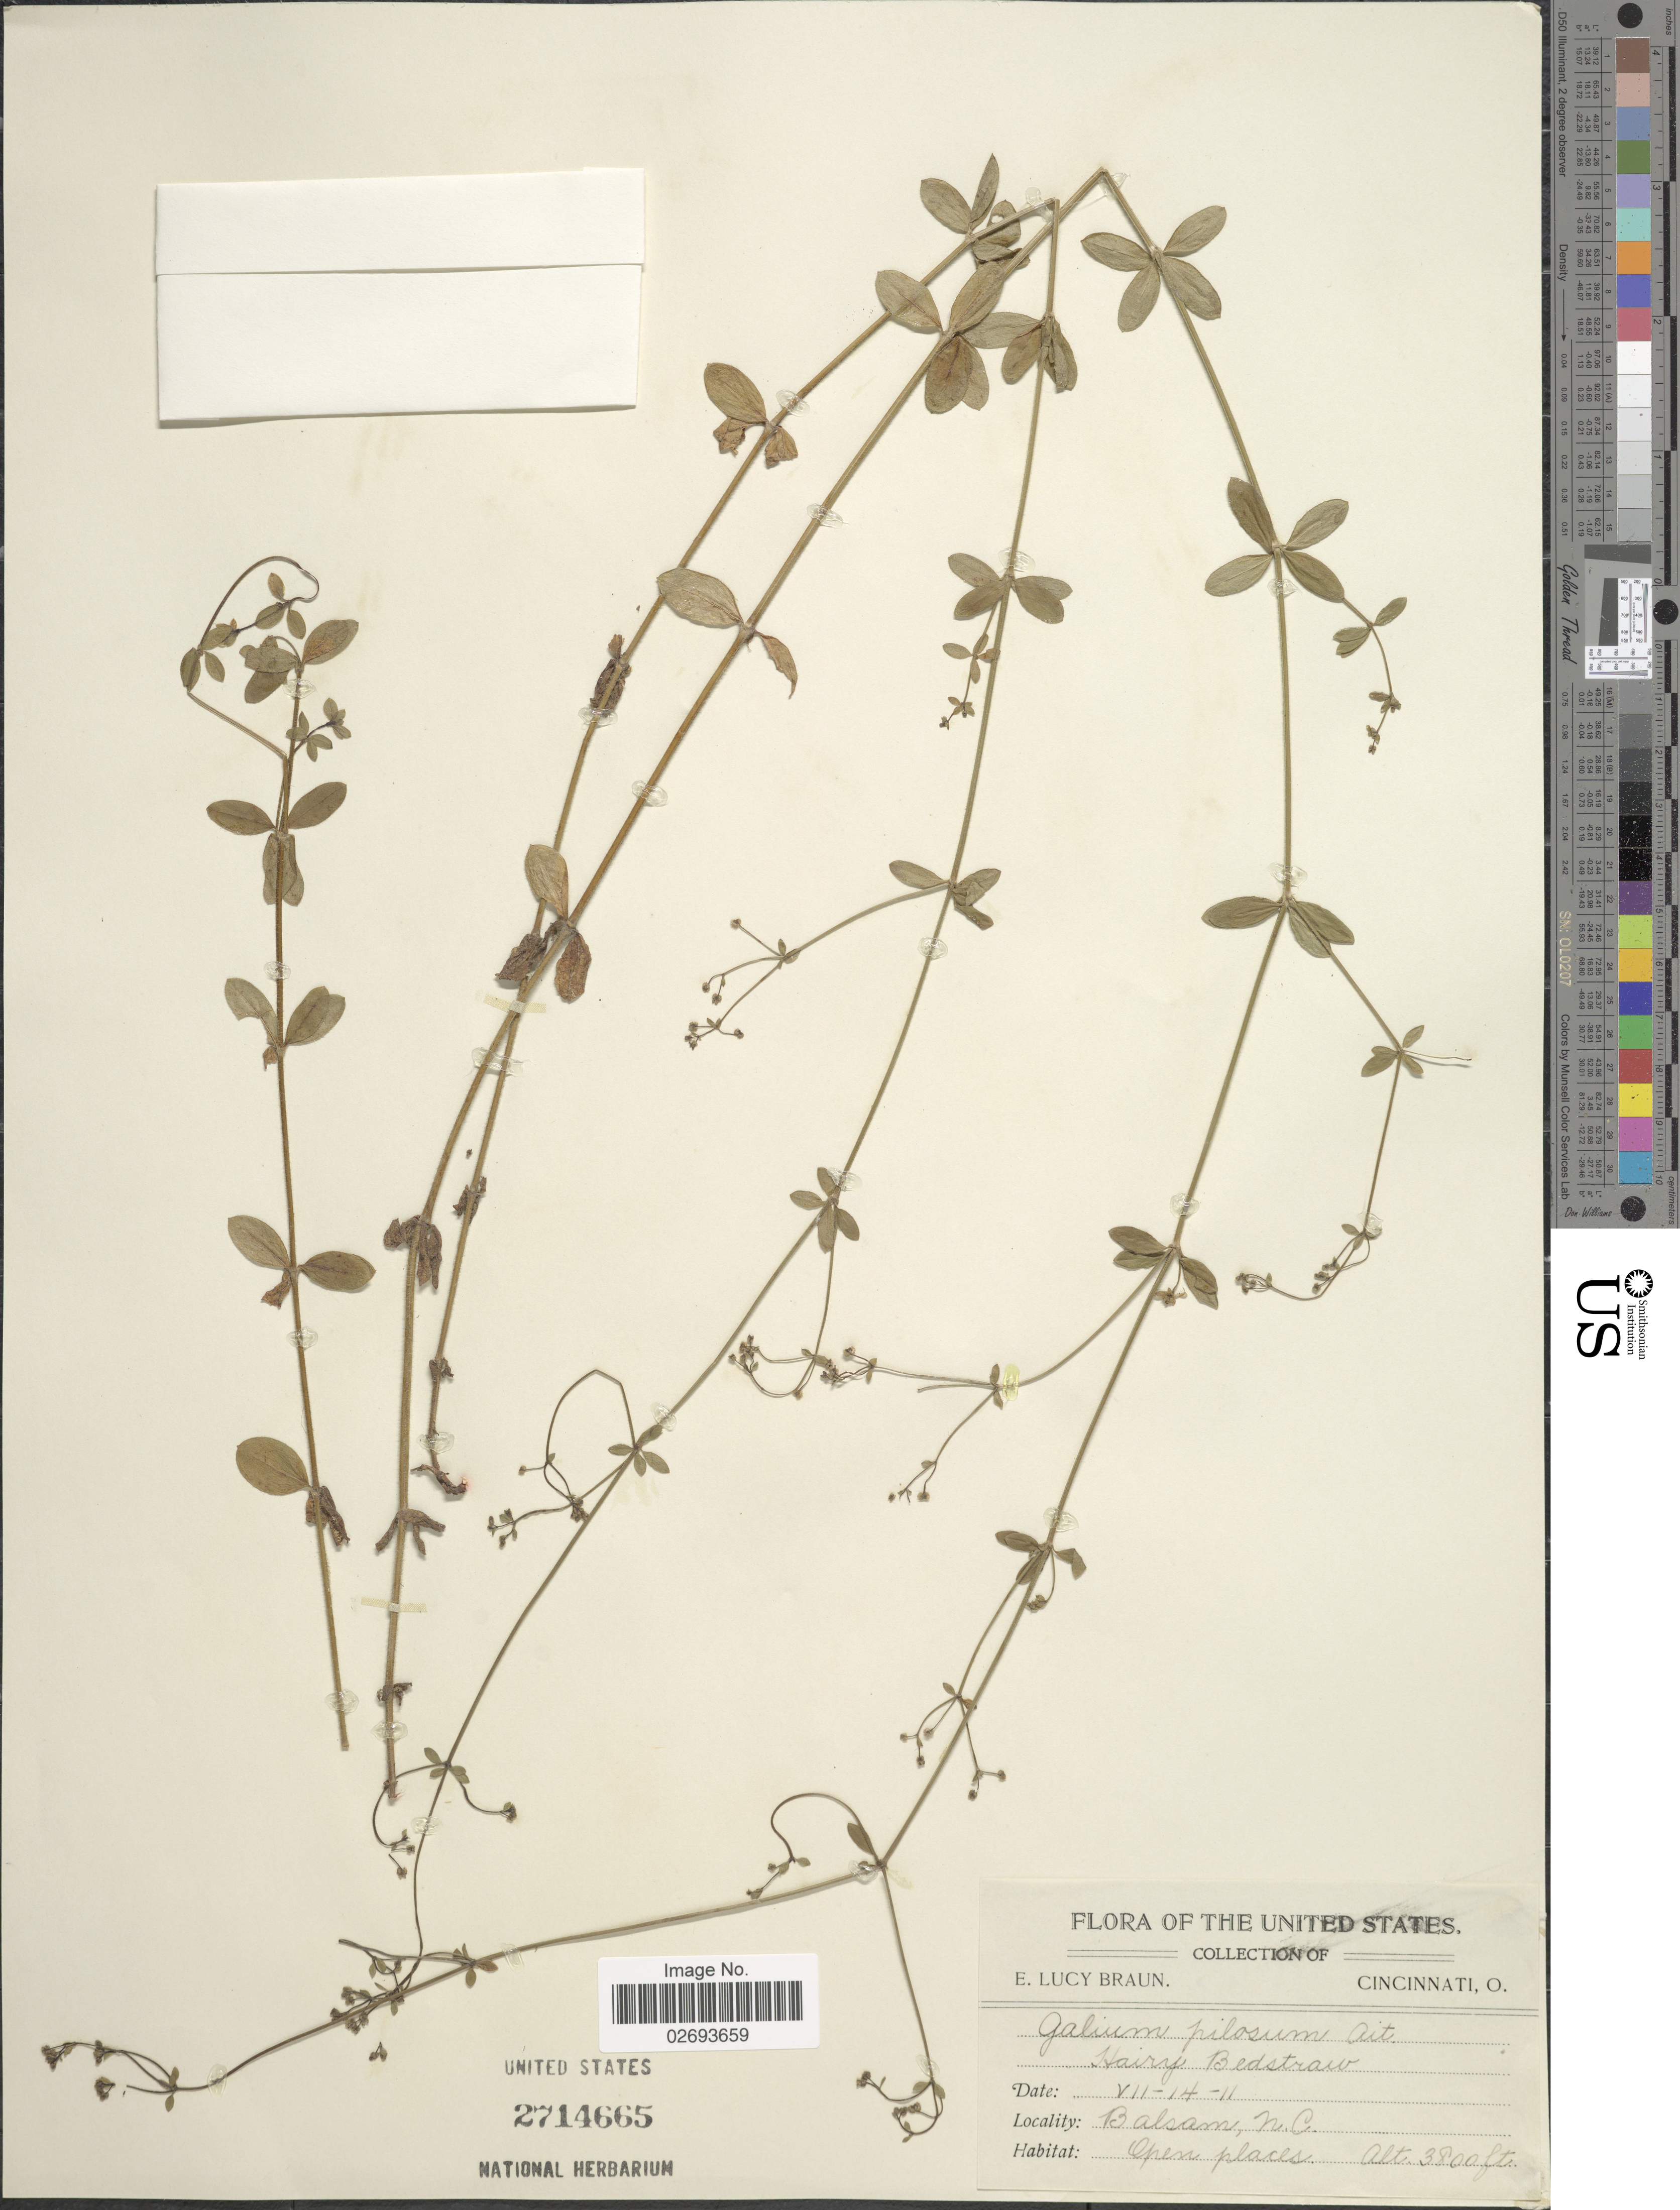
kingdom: Plantae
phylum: Tracheophyta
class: Magnoliopsida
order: Gentianales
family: Rubiaceae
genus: Galium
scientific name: Galium pilosum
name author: Aiton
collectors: E. L. Braun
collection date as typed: Transcribed d/m/y: 14/7/11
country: United States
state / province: North Carolina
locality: Balsam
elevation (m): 1158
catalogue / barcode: US 2714665